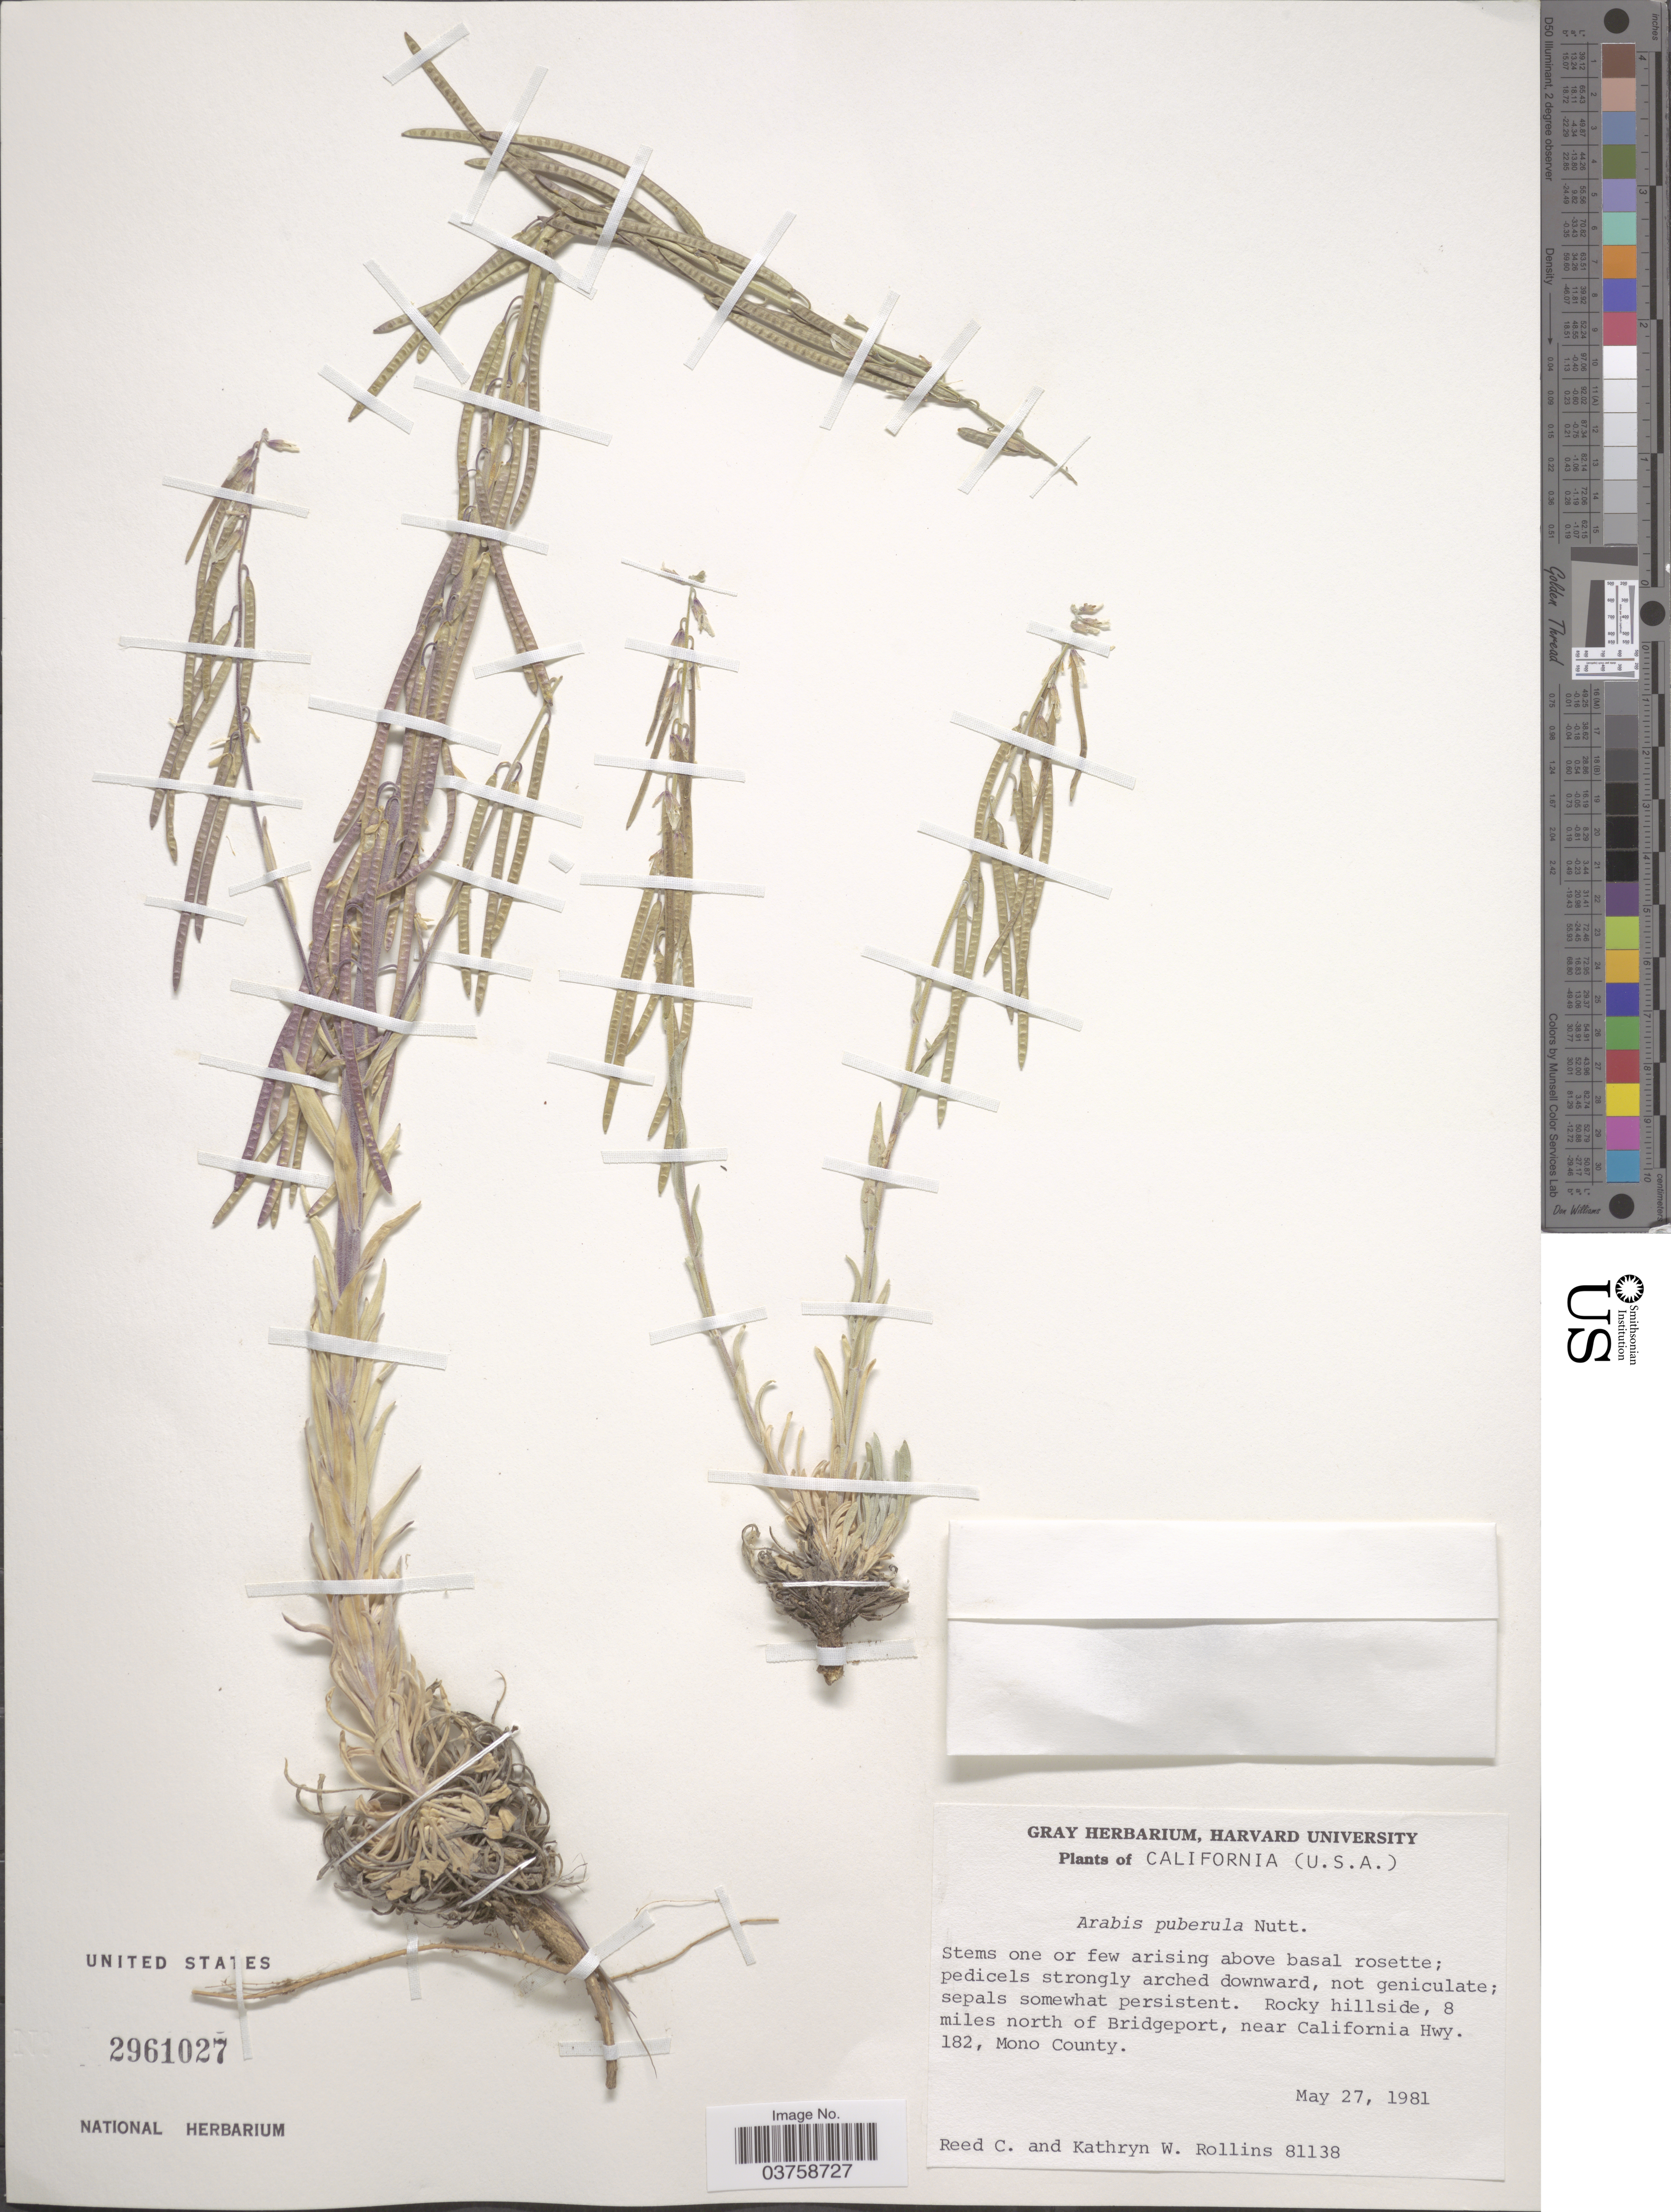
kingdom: Plantae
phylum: Tracheophyta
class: Magnoliopsida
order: Brassicales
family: Brassicaceae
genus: Arabis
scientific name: Arabis puberula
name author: Nutt.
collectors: R. C. Rollins & K. W. Rollins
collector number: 81138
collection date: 1981-05-27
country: United States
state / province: California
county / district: Mono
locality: Rocky hillside, 8 miles north of Bridgeport, near California Hwy. 182, Mono County.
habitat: rocky hillside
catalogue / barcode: US 2961027